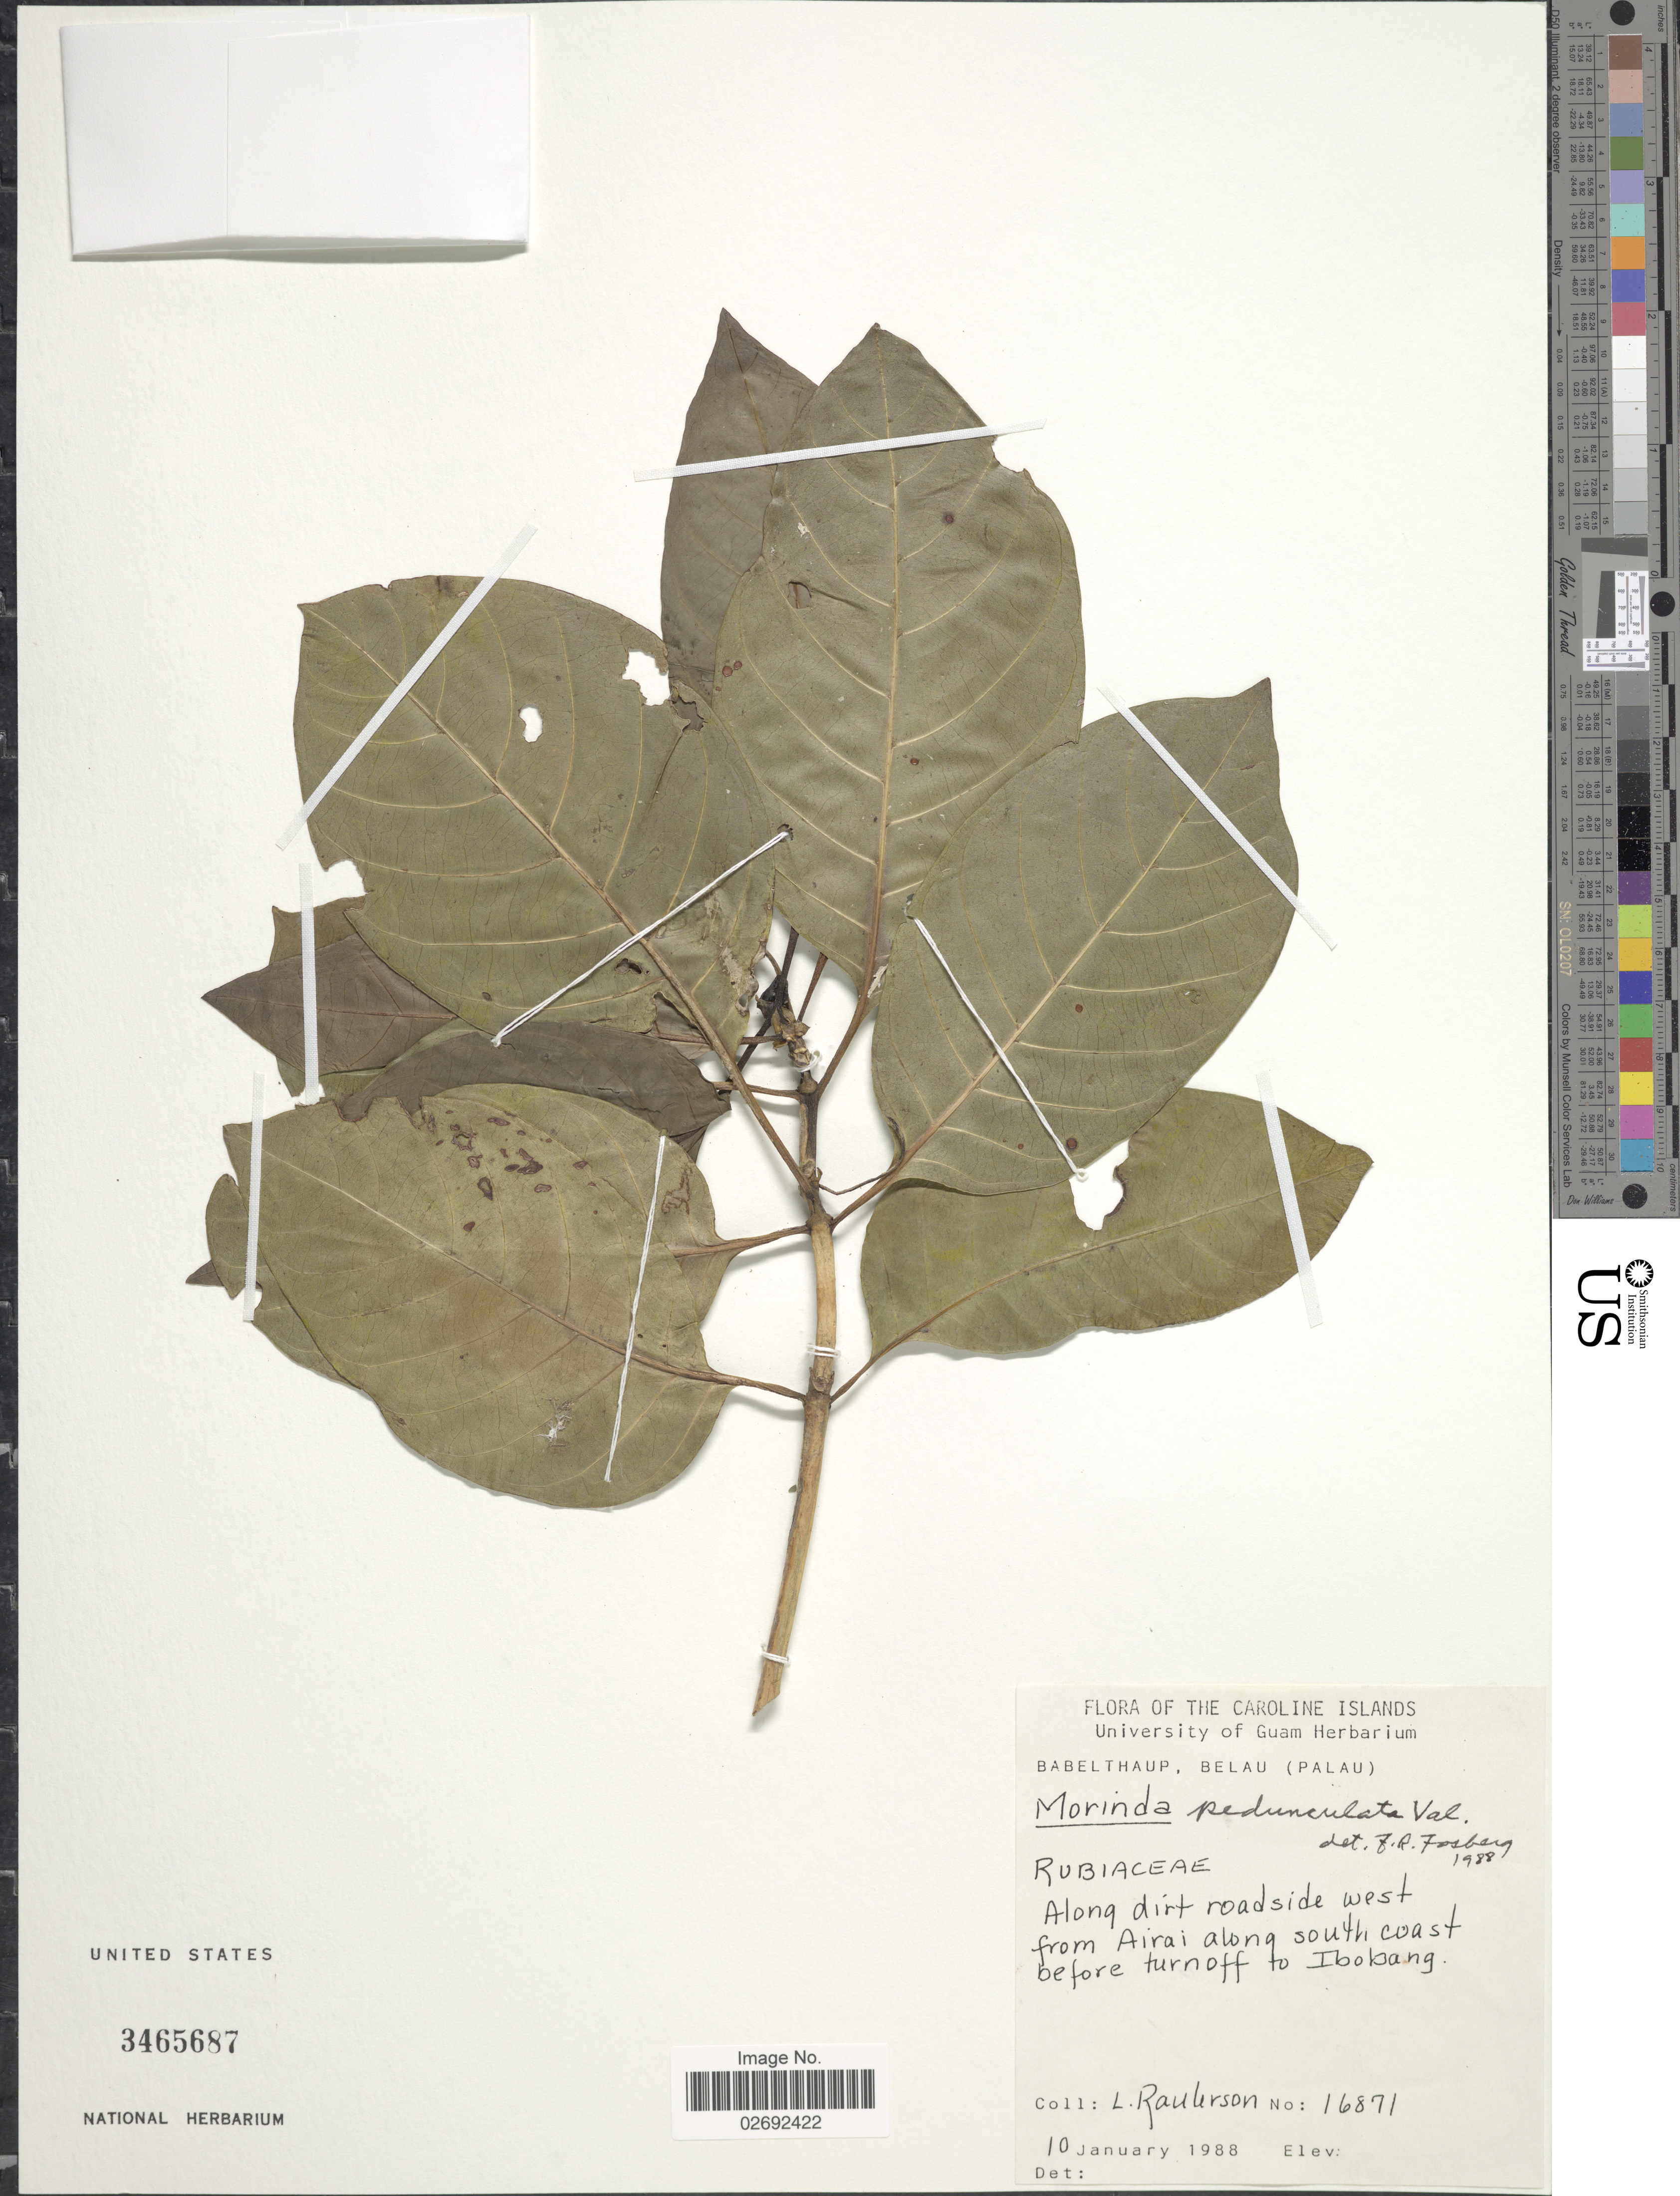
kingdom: Plantae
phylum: Tracheophyta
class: Magnoliopsida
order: Gentianales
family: Rubiaceae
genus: Morinda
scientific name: Morinda pedunculata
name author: Valeton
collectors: L. Raulerson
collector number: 16871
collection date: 1988-01-10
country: Palau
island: Babeldaob [Babelthuap]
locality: Caroline Islands. Babelthaup, Belau (Palau). Along dirt roadside west from Airai along south coast before turn off to Ibobang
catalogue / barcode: US 3465687